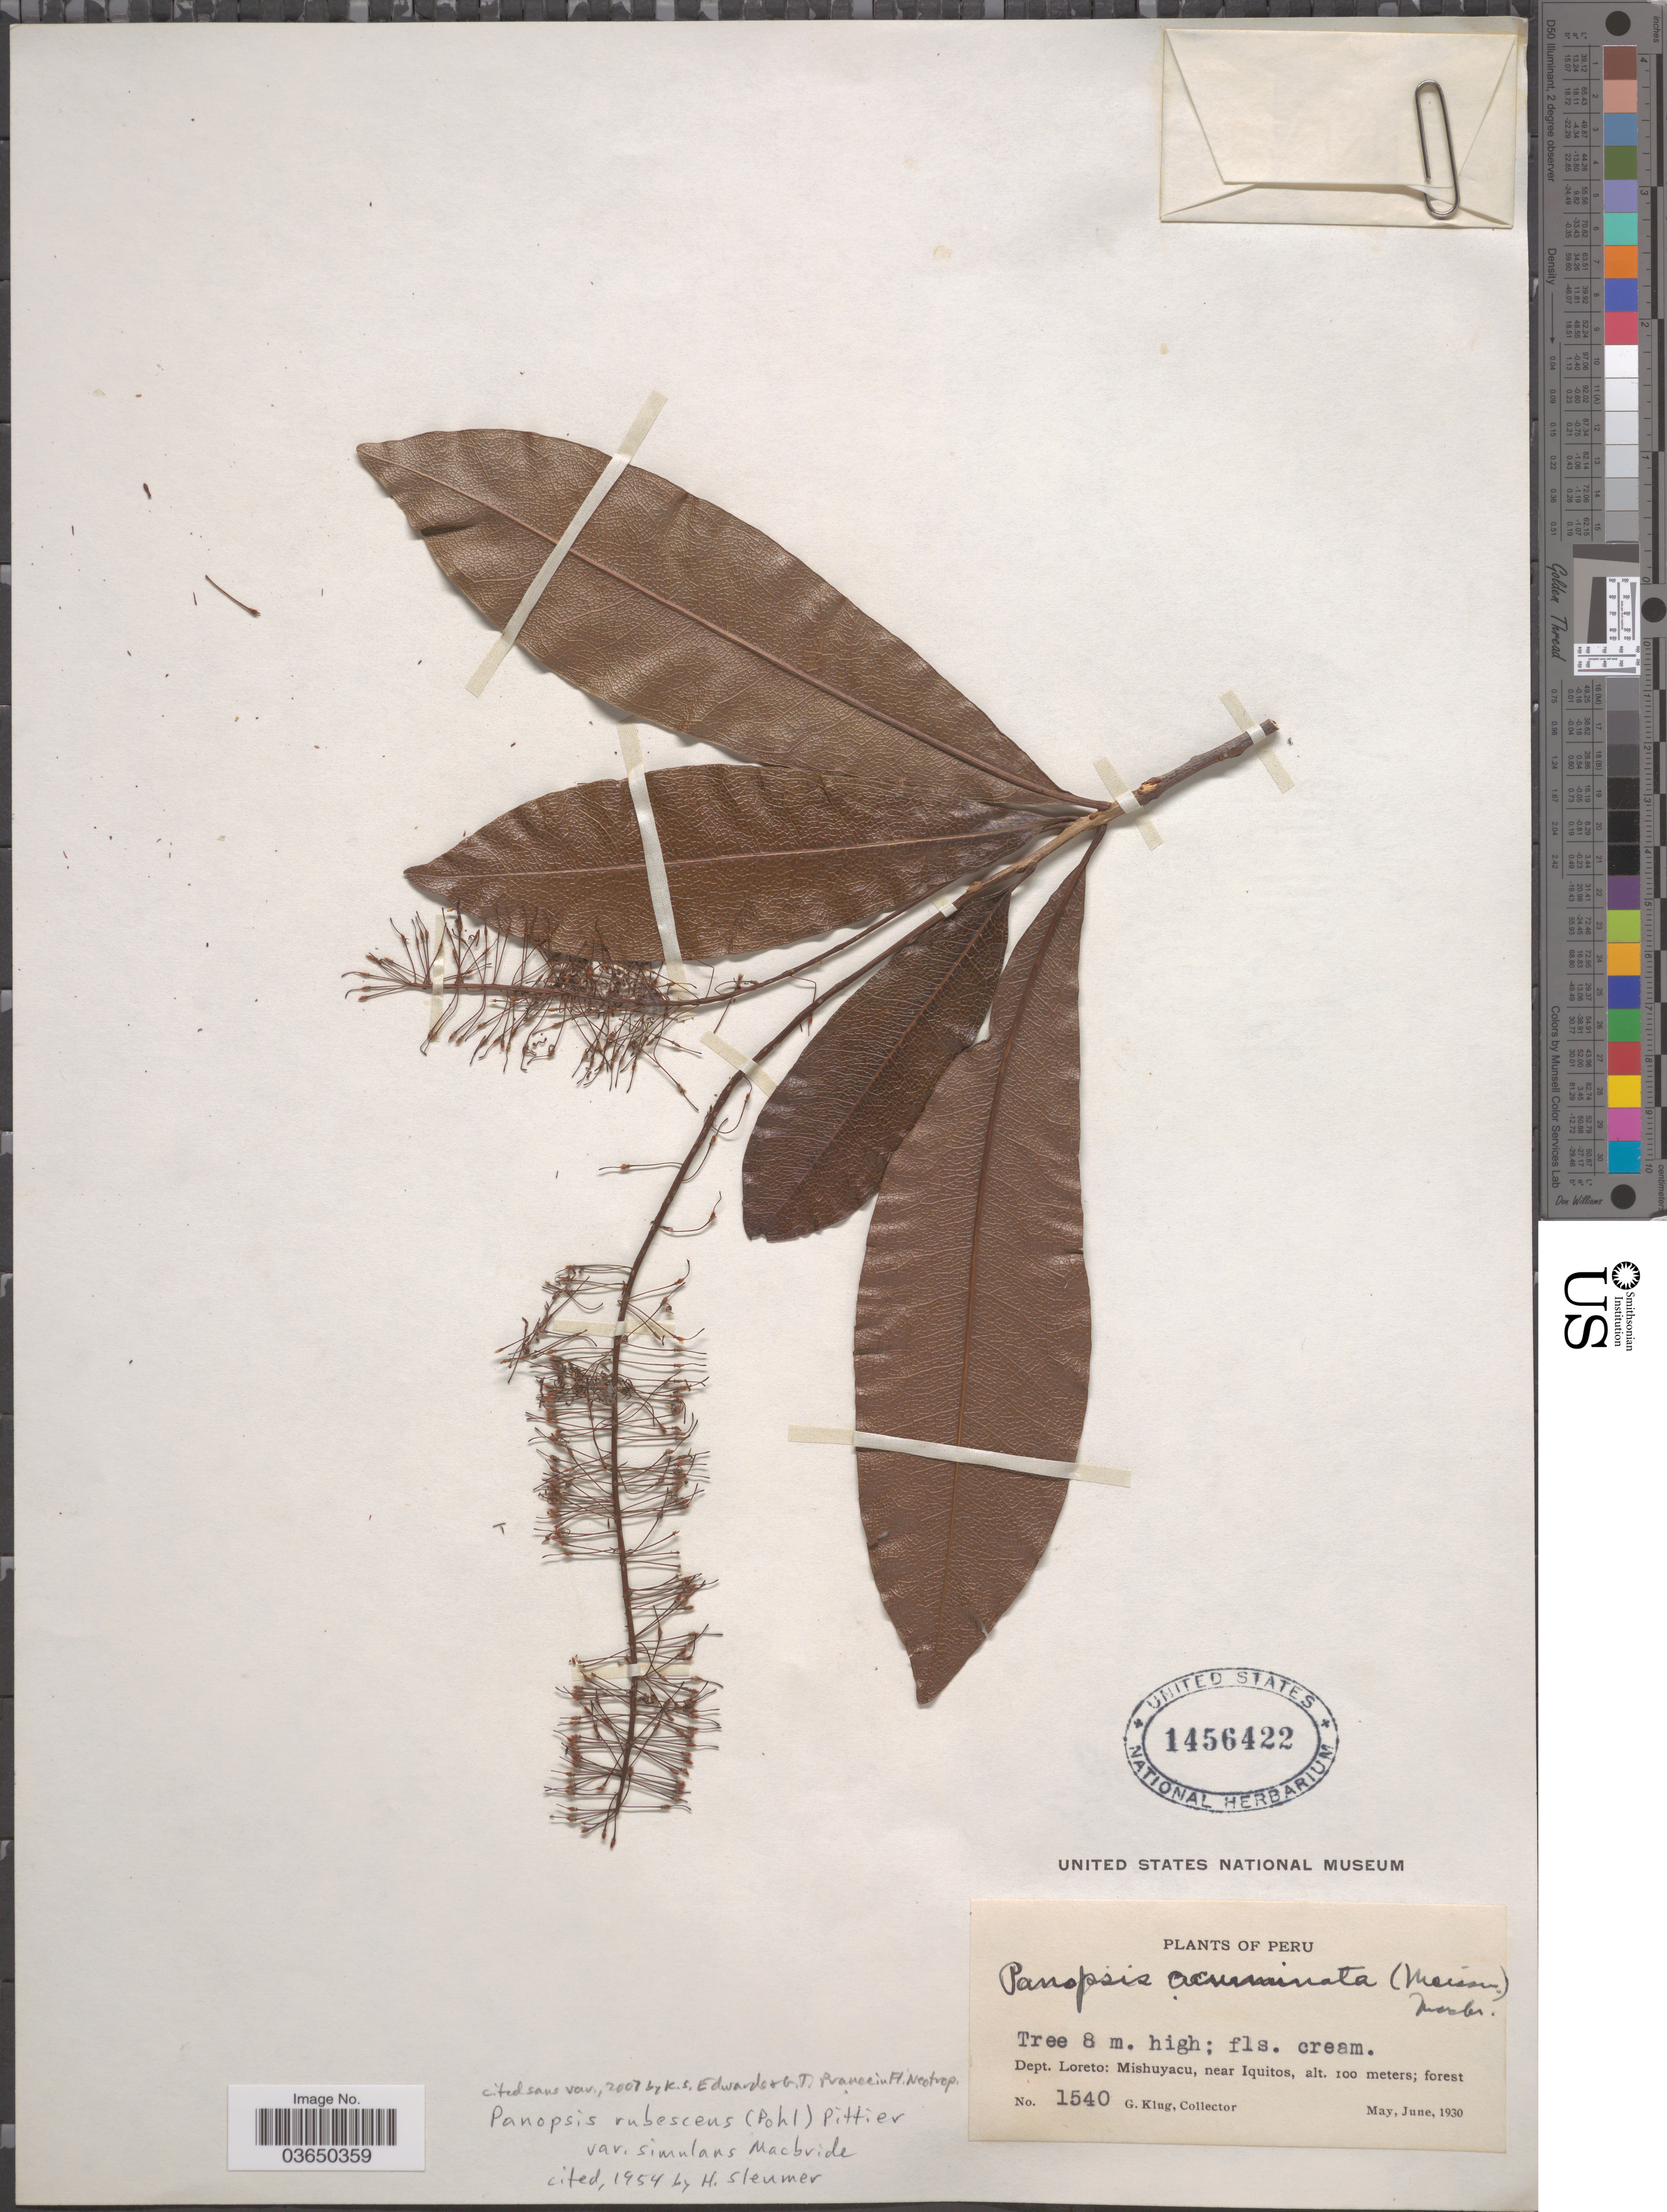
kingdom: Plantae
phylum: Tracheophyta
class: Magnoliopsida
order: Proteales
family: Proteaceae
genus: Panopsis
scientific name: Panopsis rubescens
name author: (Pohl) Pittier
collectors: G. Klug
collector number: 1540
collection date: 1930-05/1930-06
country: Peru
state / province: Loreto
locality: Dept. Loreto: Mishuyacu, near Iquitos.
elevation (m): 100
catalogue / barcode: US 1456422